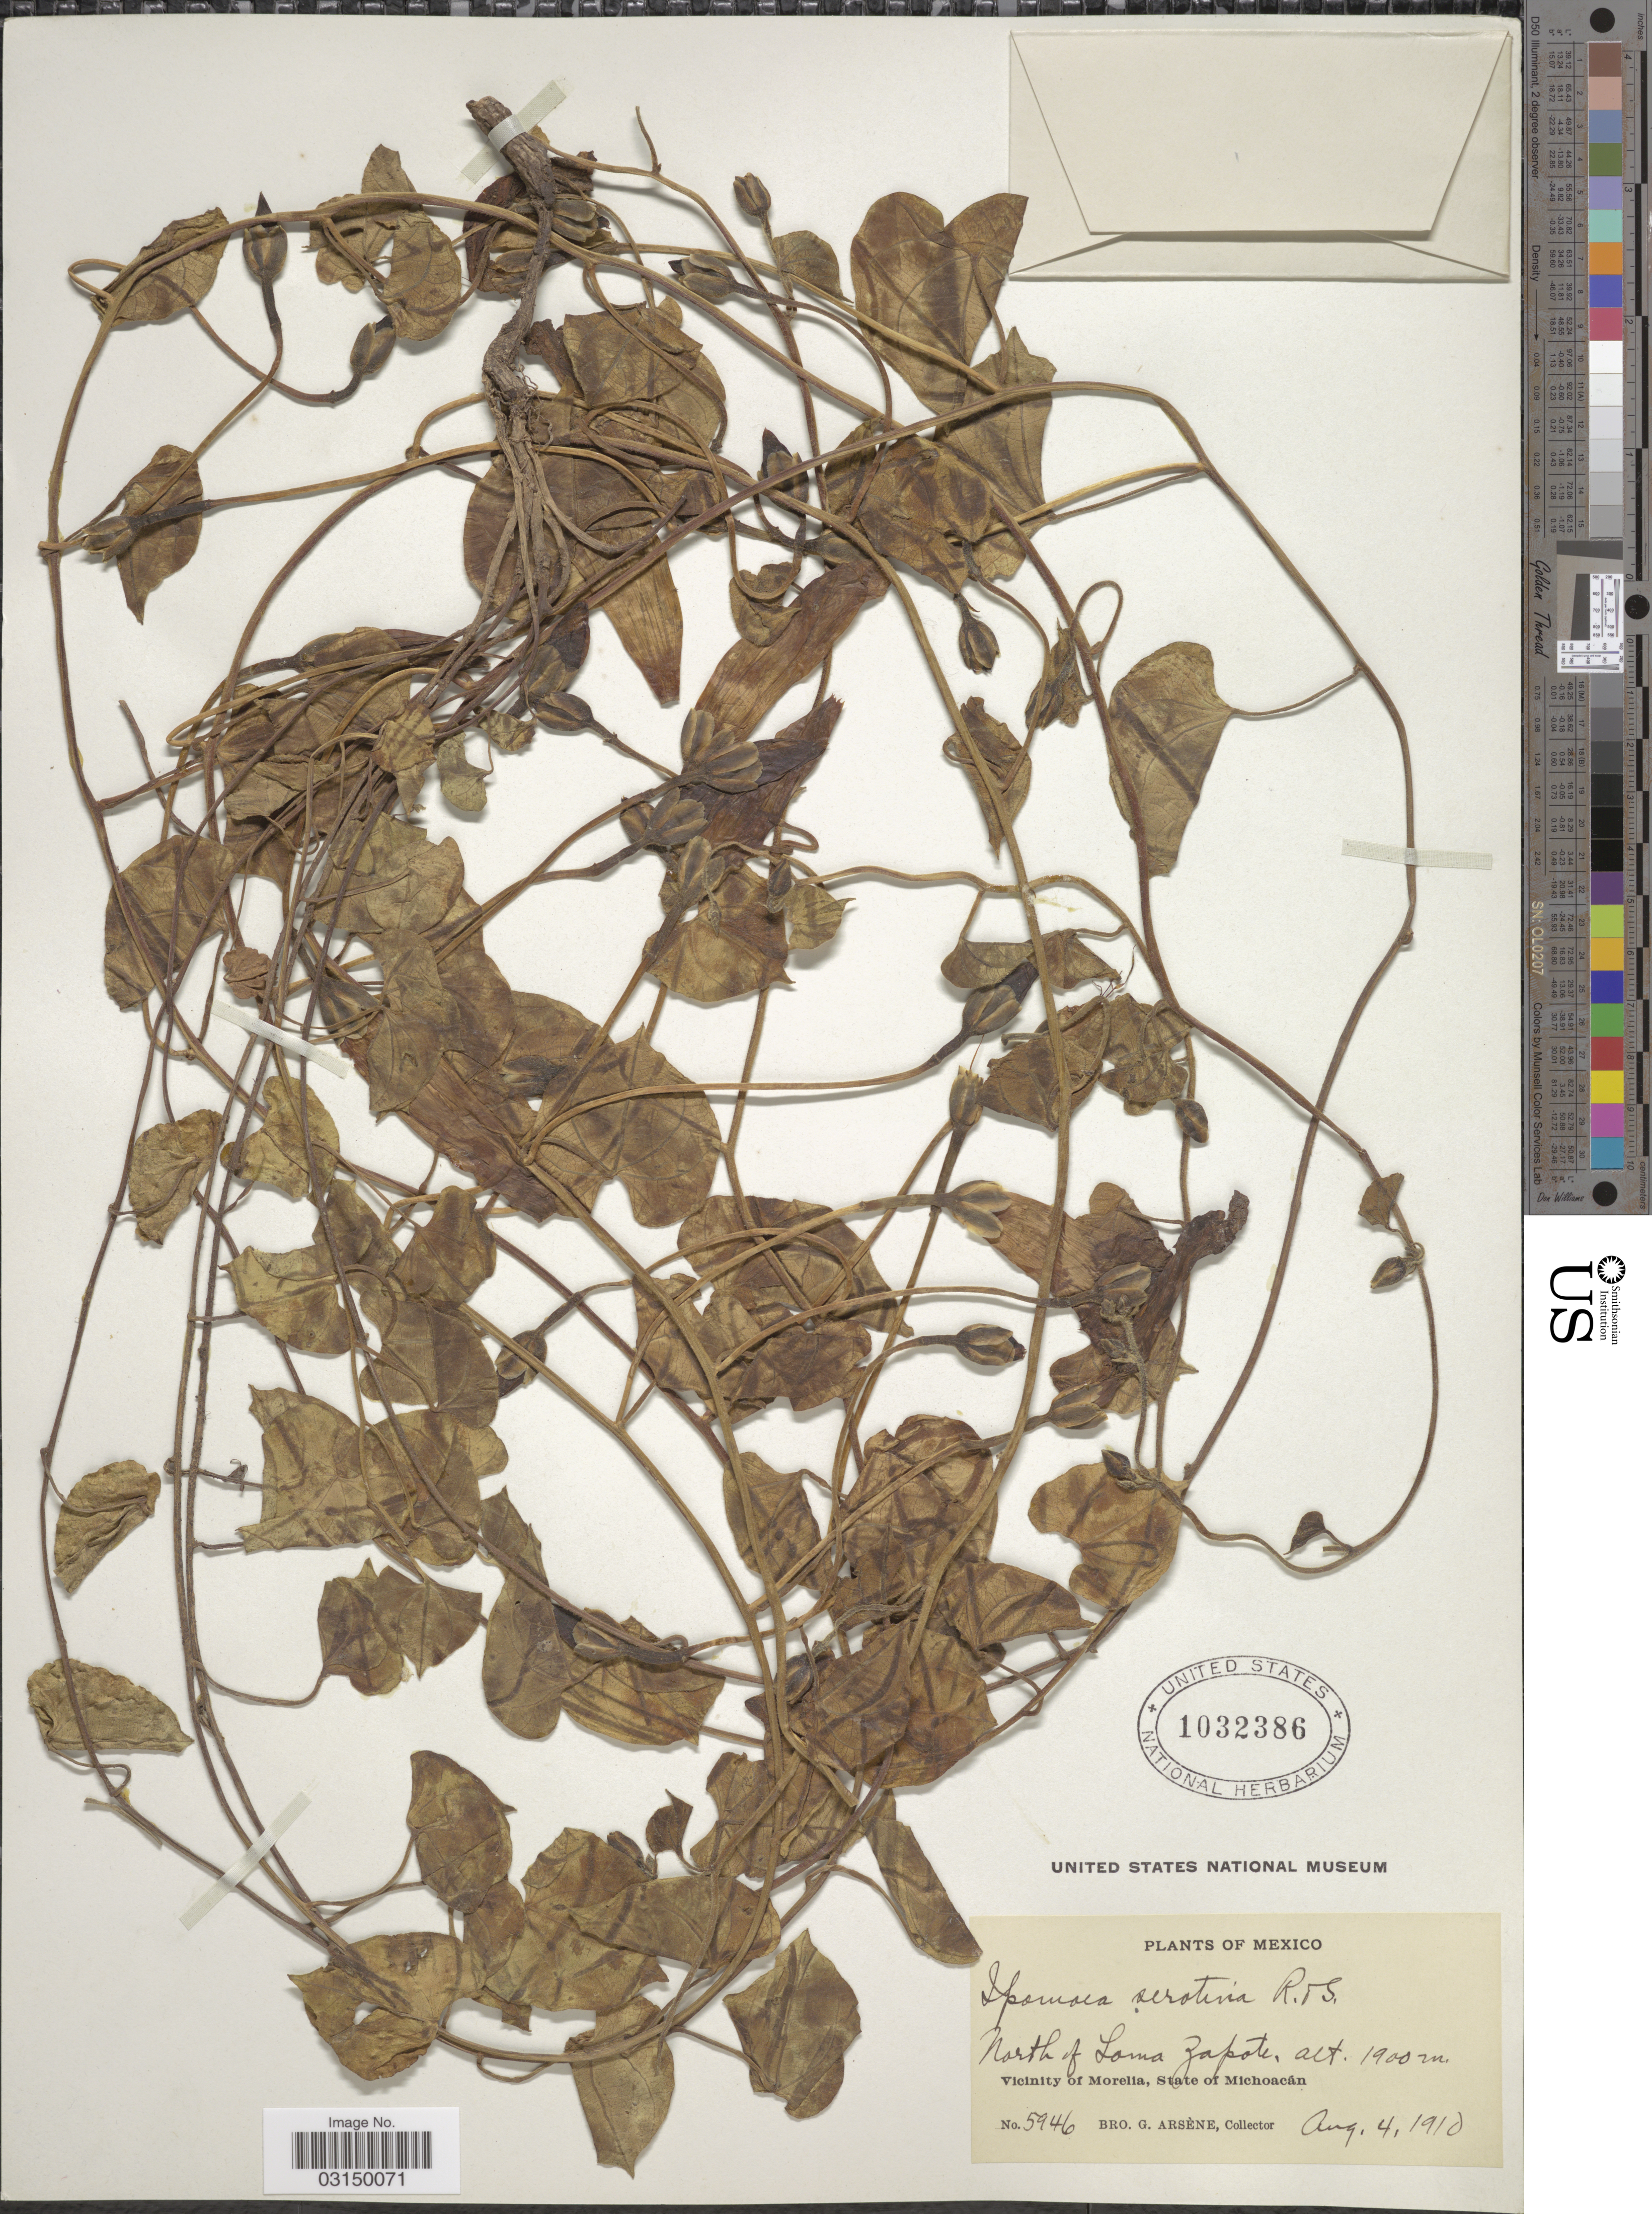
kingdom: Plantae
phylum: Tracheophyta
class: Magnoliopsida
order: Solanales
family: Convolvulaceae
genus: Ipomoea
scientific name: Ipomoea dimorphophylla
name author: Greenm.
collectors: Bro. G. Arsène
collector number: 5946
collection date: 1910-08-04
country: Mexico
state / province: Michoacán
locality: North of Loma Zapote, Vicinity of Morelia.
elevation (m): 1900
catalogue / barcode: US 1032386